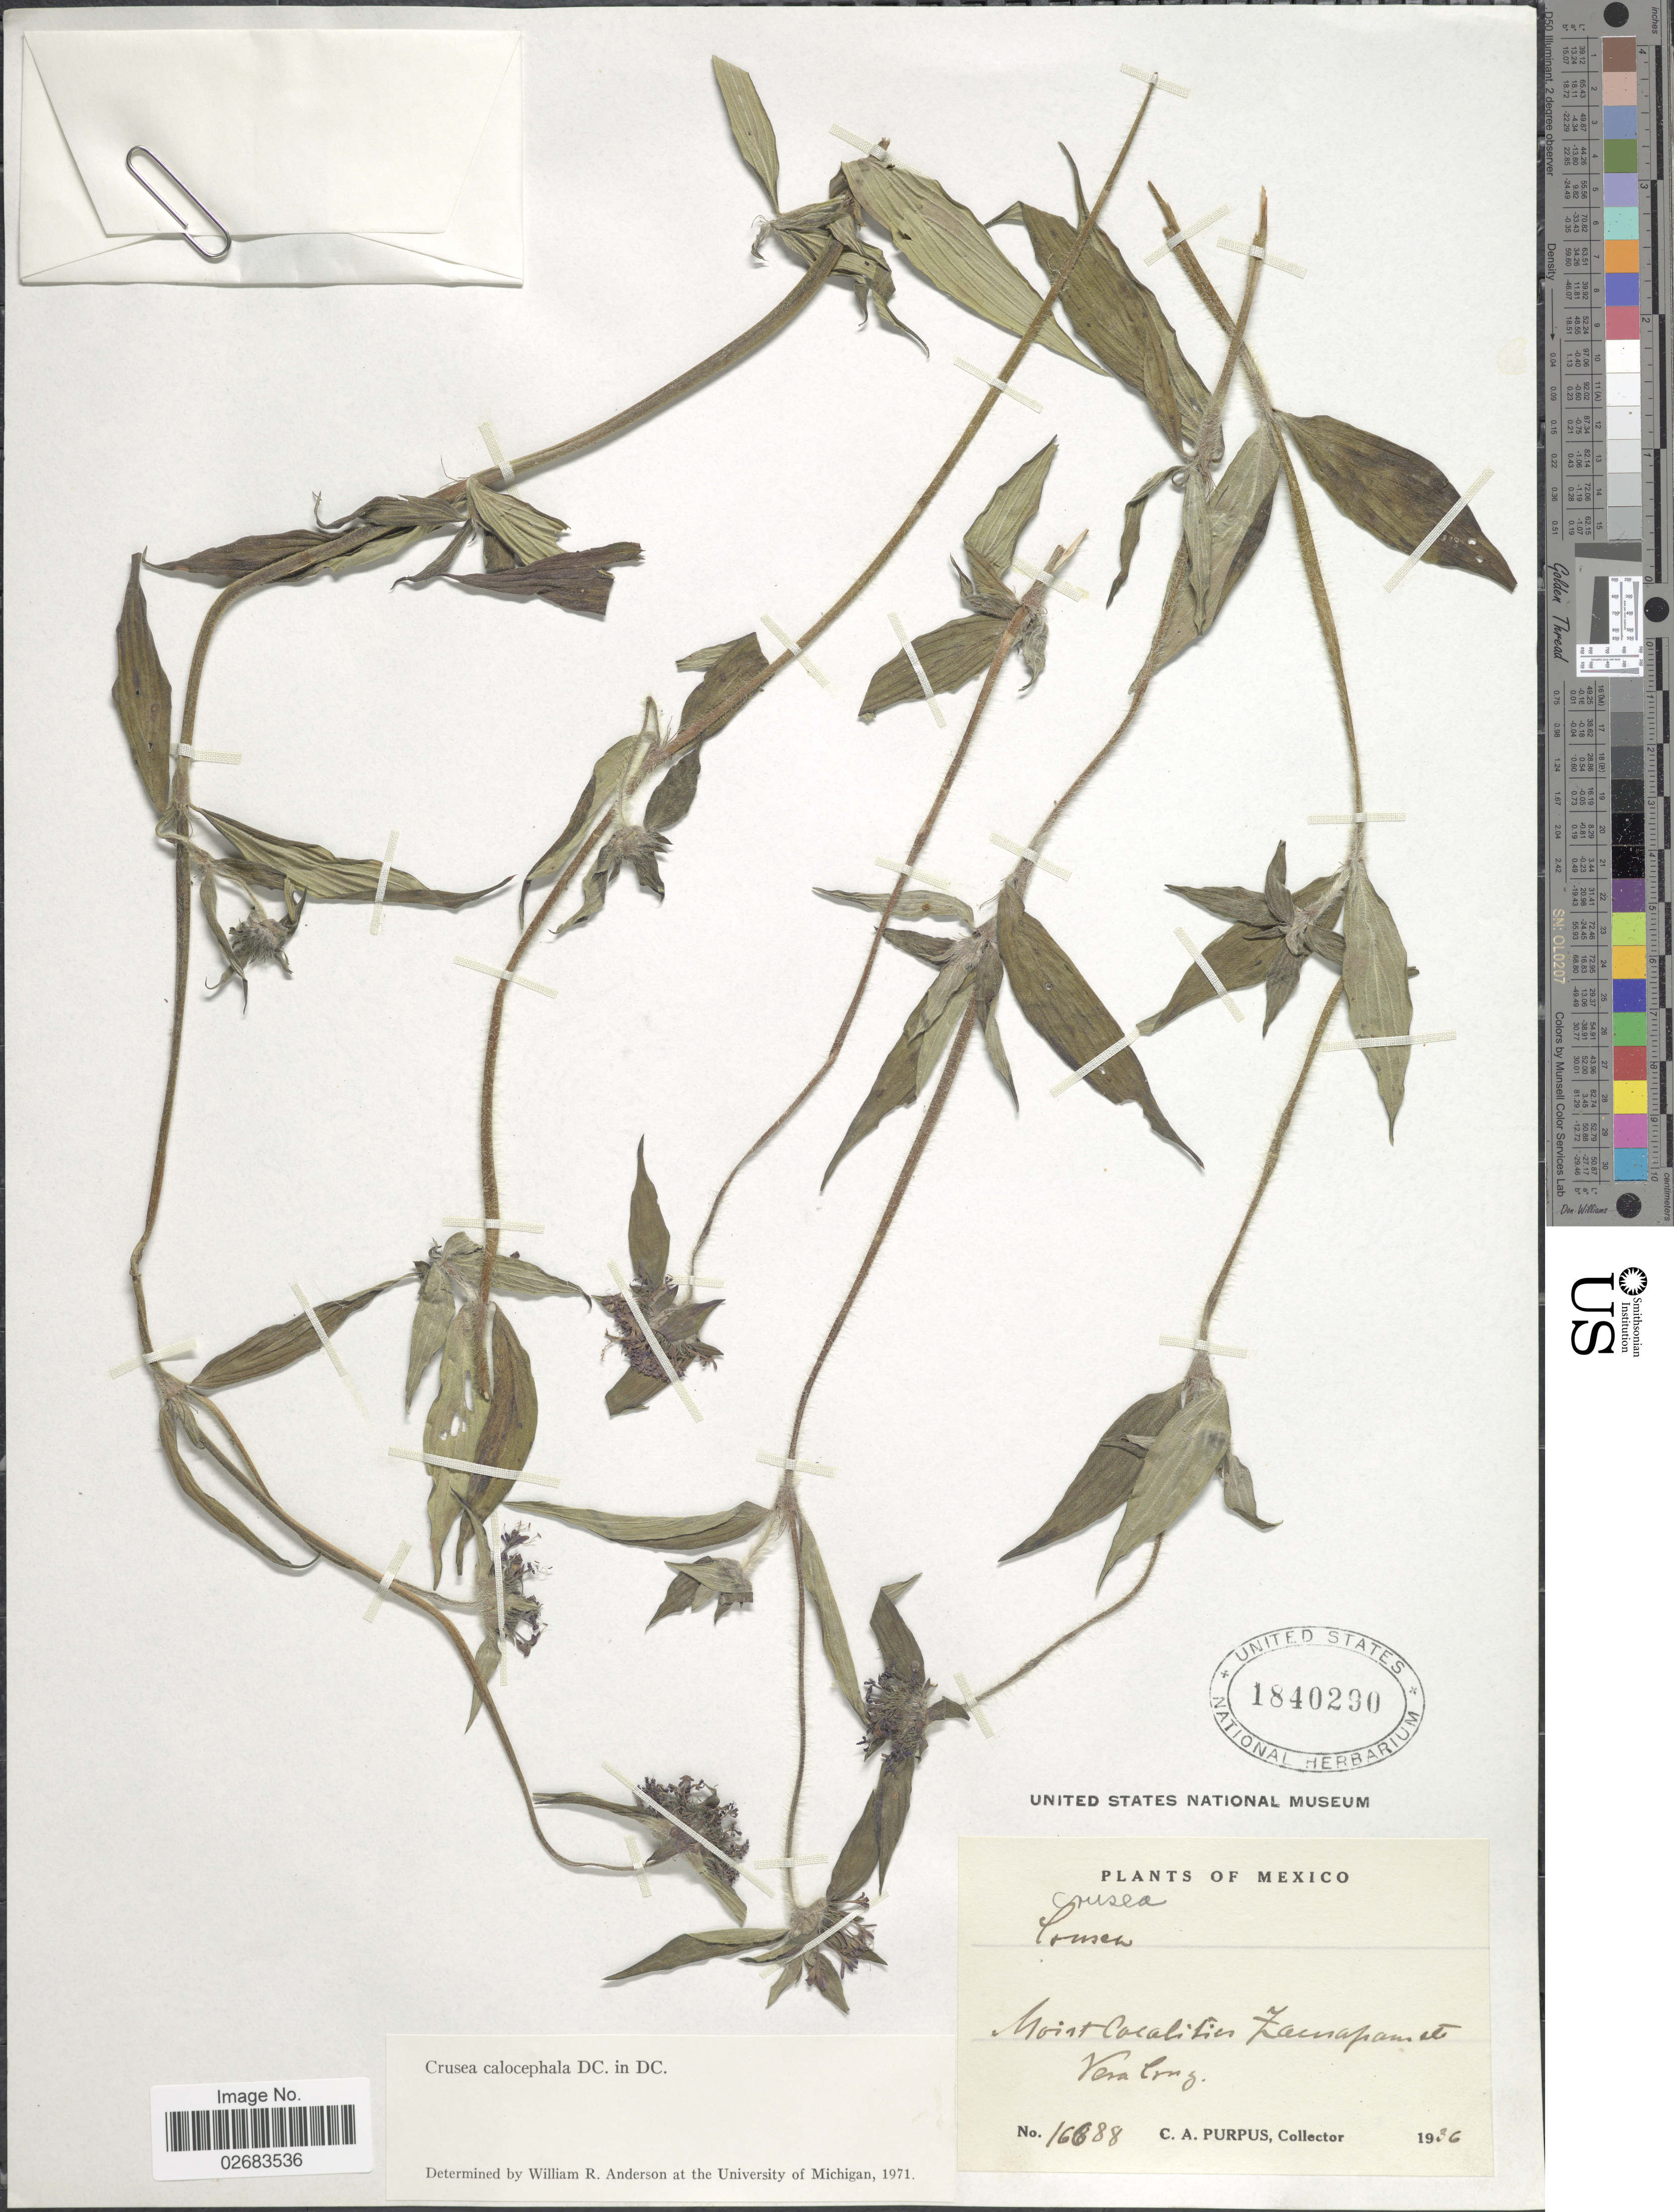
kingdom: Plantae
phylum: Tracheophyta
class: Magnoliopsida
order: Gentianales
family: Rubiaceae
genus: Crusea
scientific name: Crusea calocephala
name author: DC.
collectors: C. A. Purpus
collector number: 16688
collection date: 1936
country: Mexico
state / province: Veracruz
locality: Zacuapan et Veracruz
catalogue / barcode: US 1840290